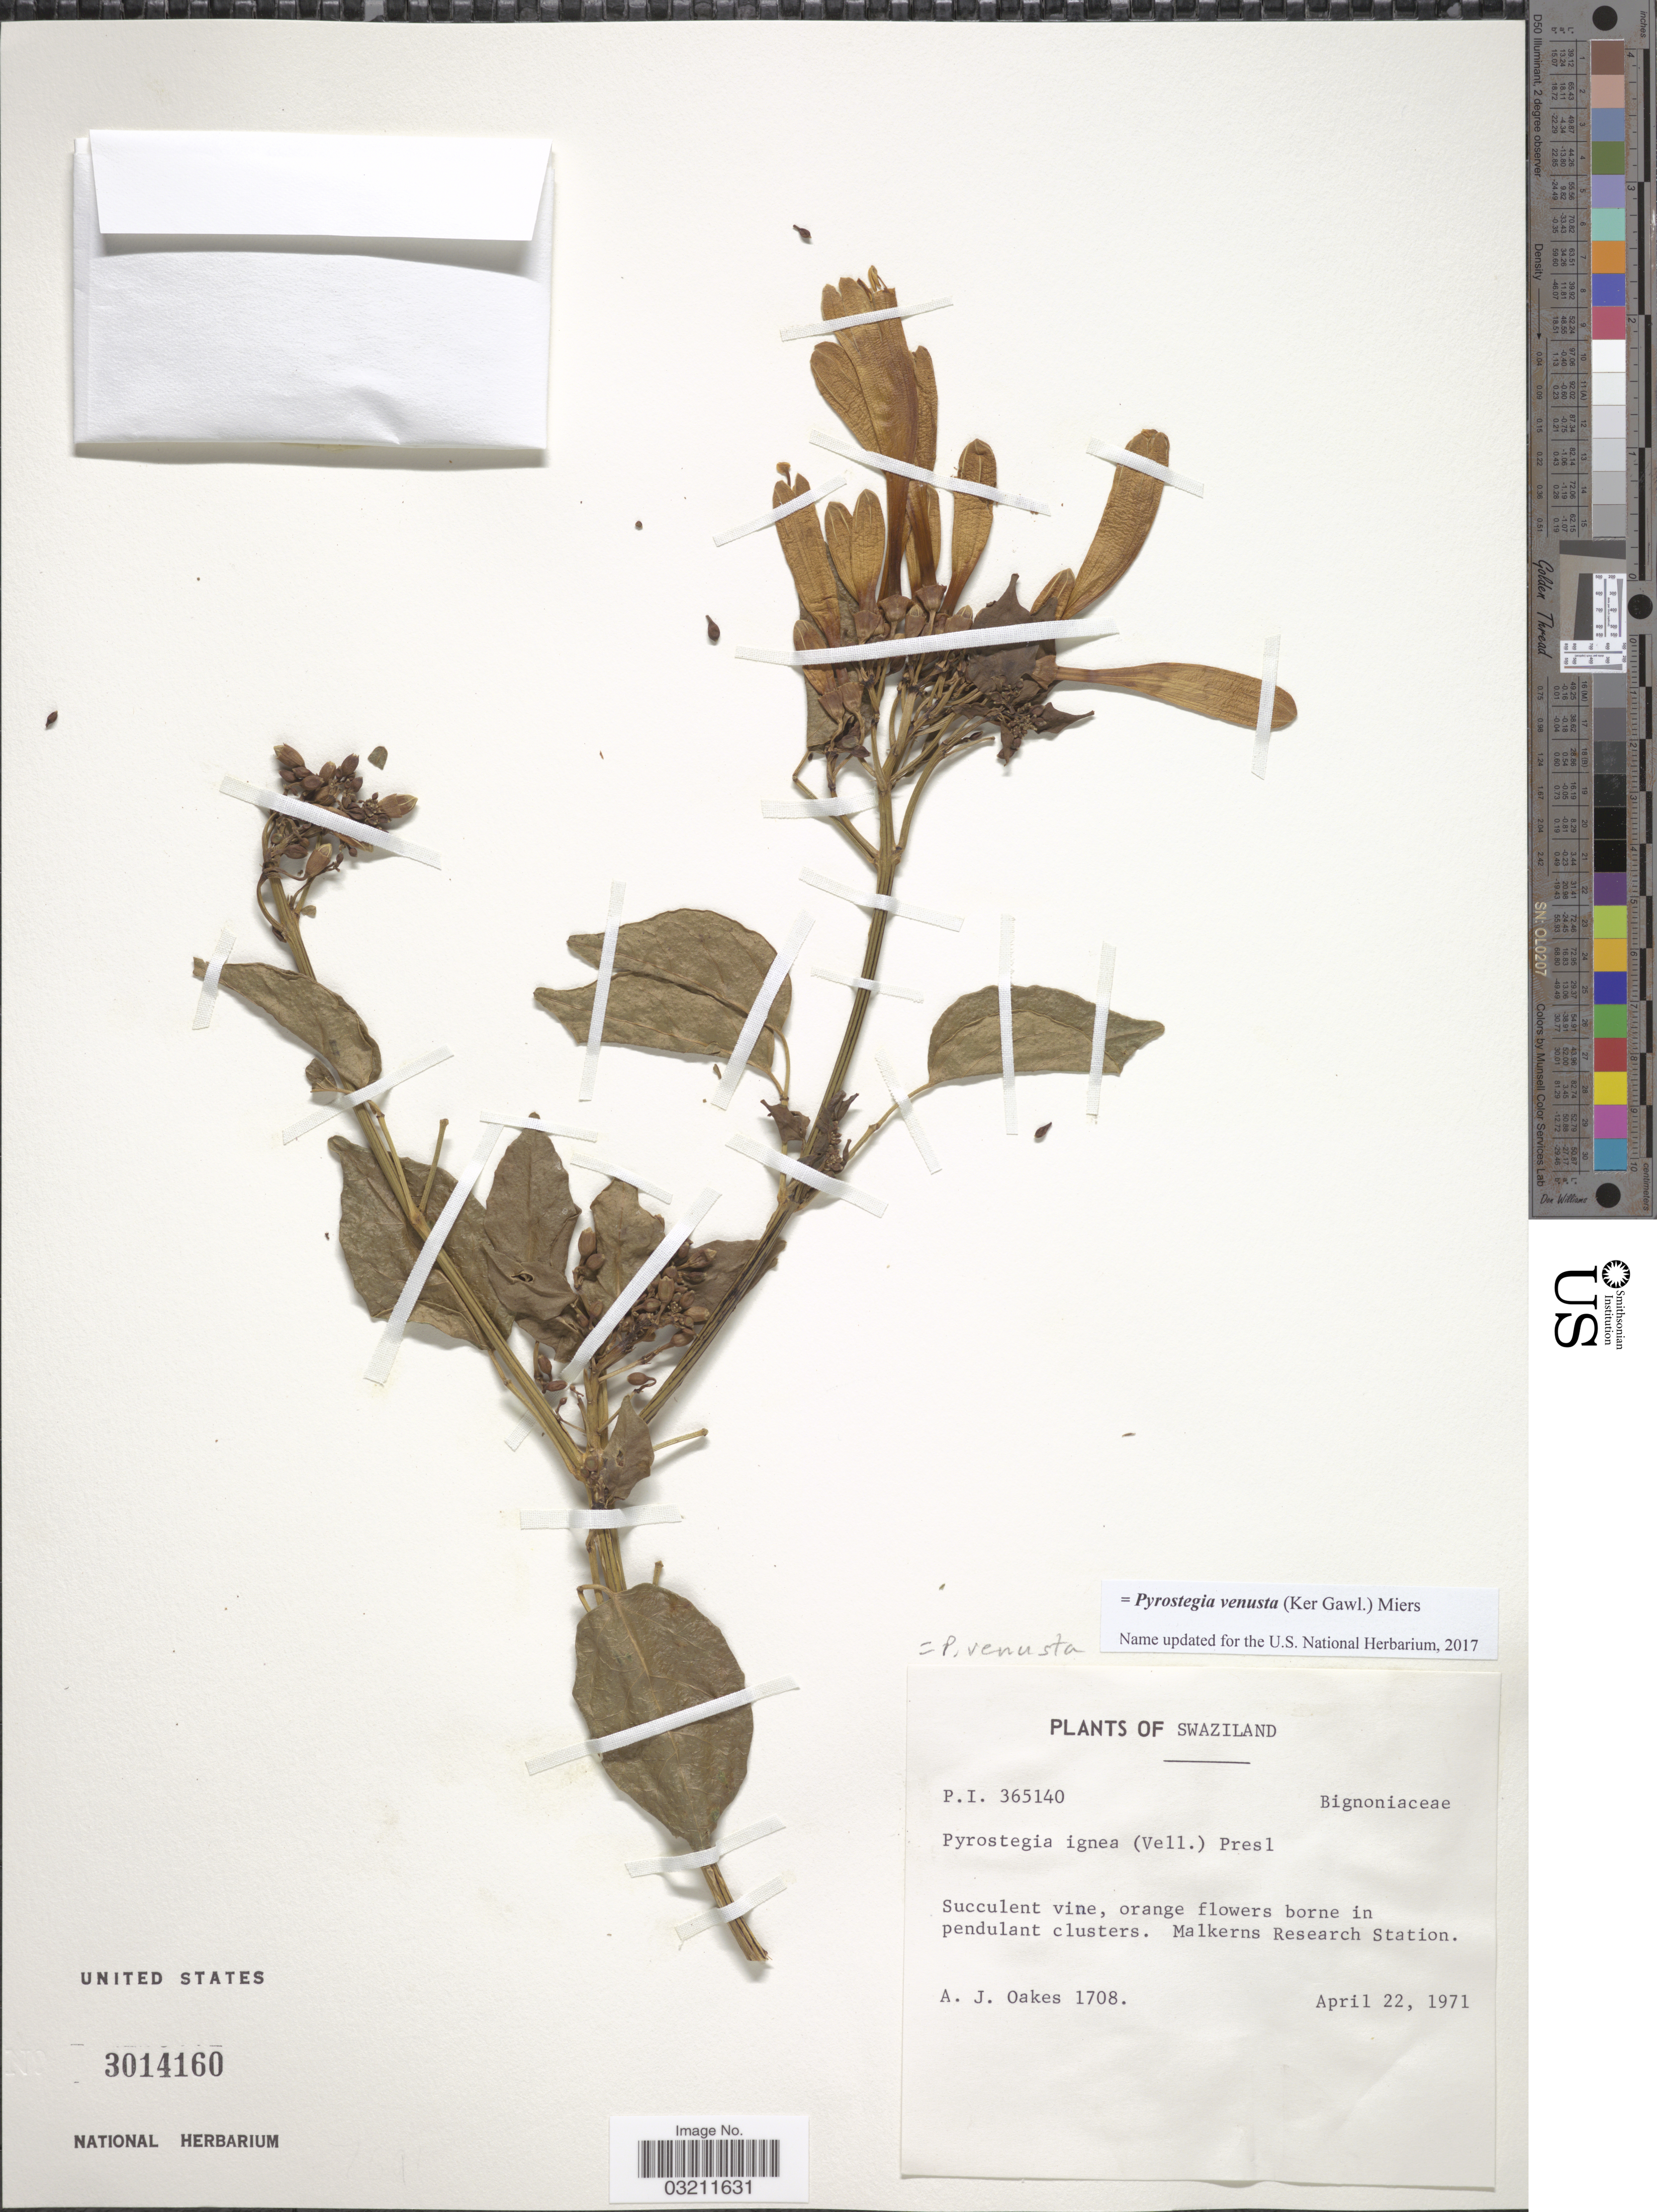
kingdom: Plantae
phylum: Tracheophyta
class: Magnoliopsida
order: Lamiales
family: Bignoniaceae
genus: Pyrostegia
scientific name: Pyrostegia venusta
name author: (Ker Gawl.) Miers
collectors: A. Oakes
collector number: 1708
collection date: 1971-04-22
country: Eswatini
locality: Malkerns Research Station.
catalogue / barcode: US 3014160